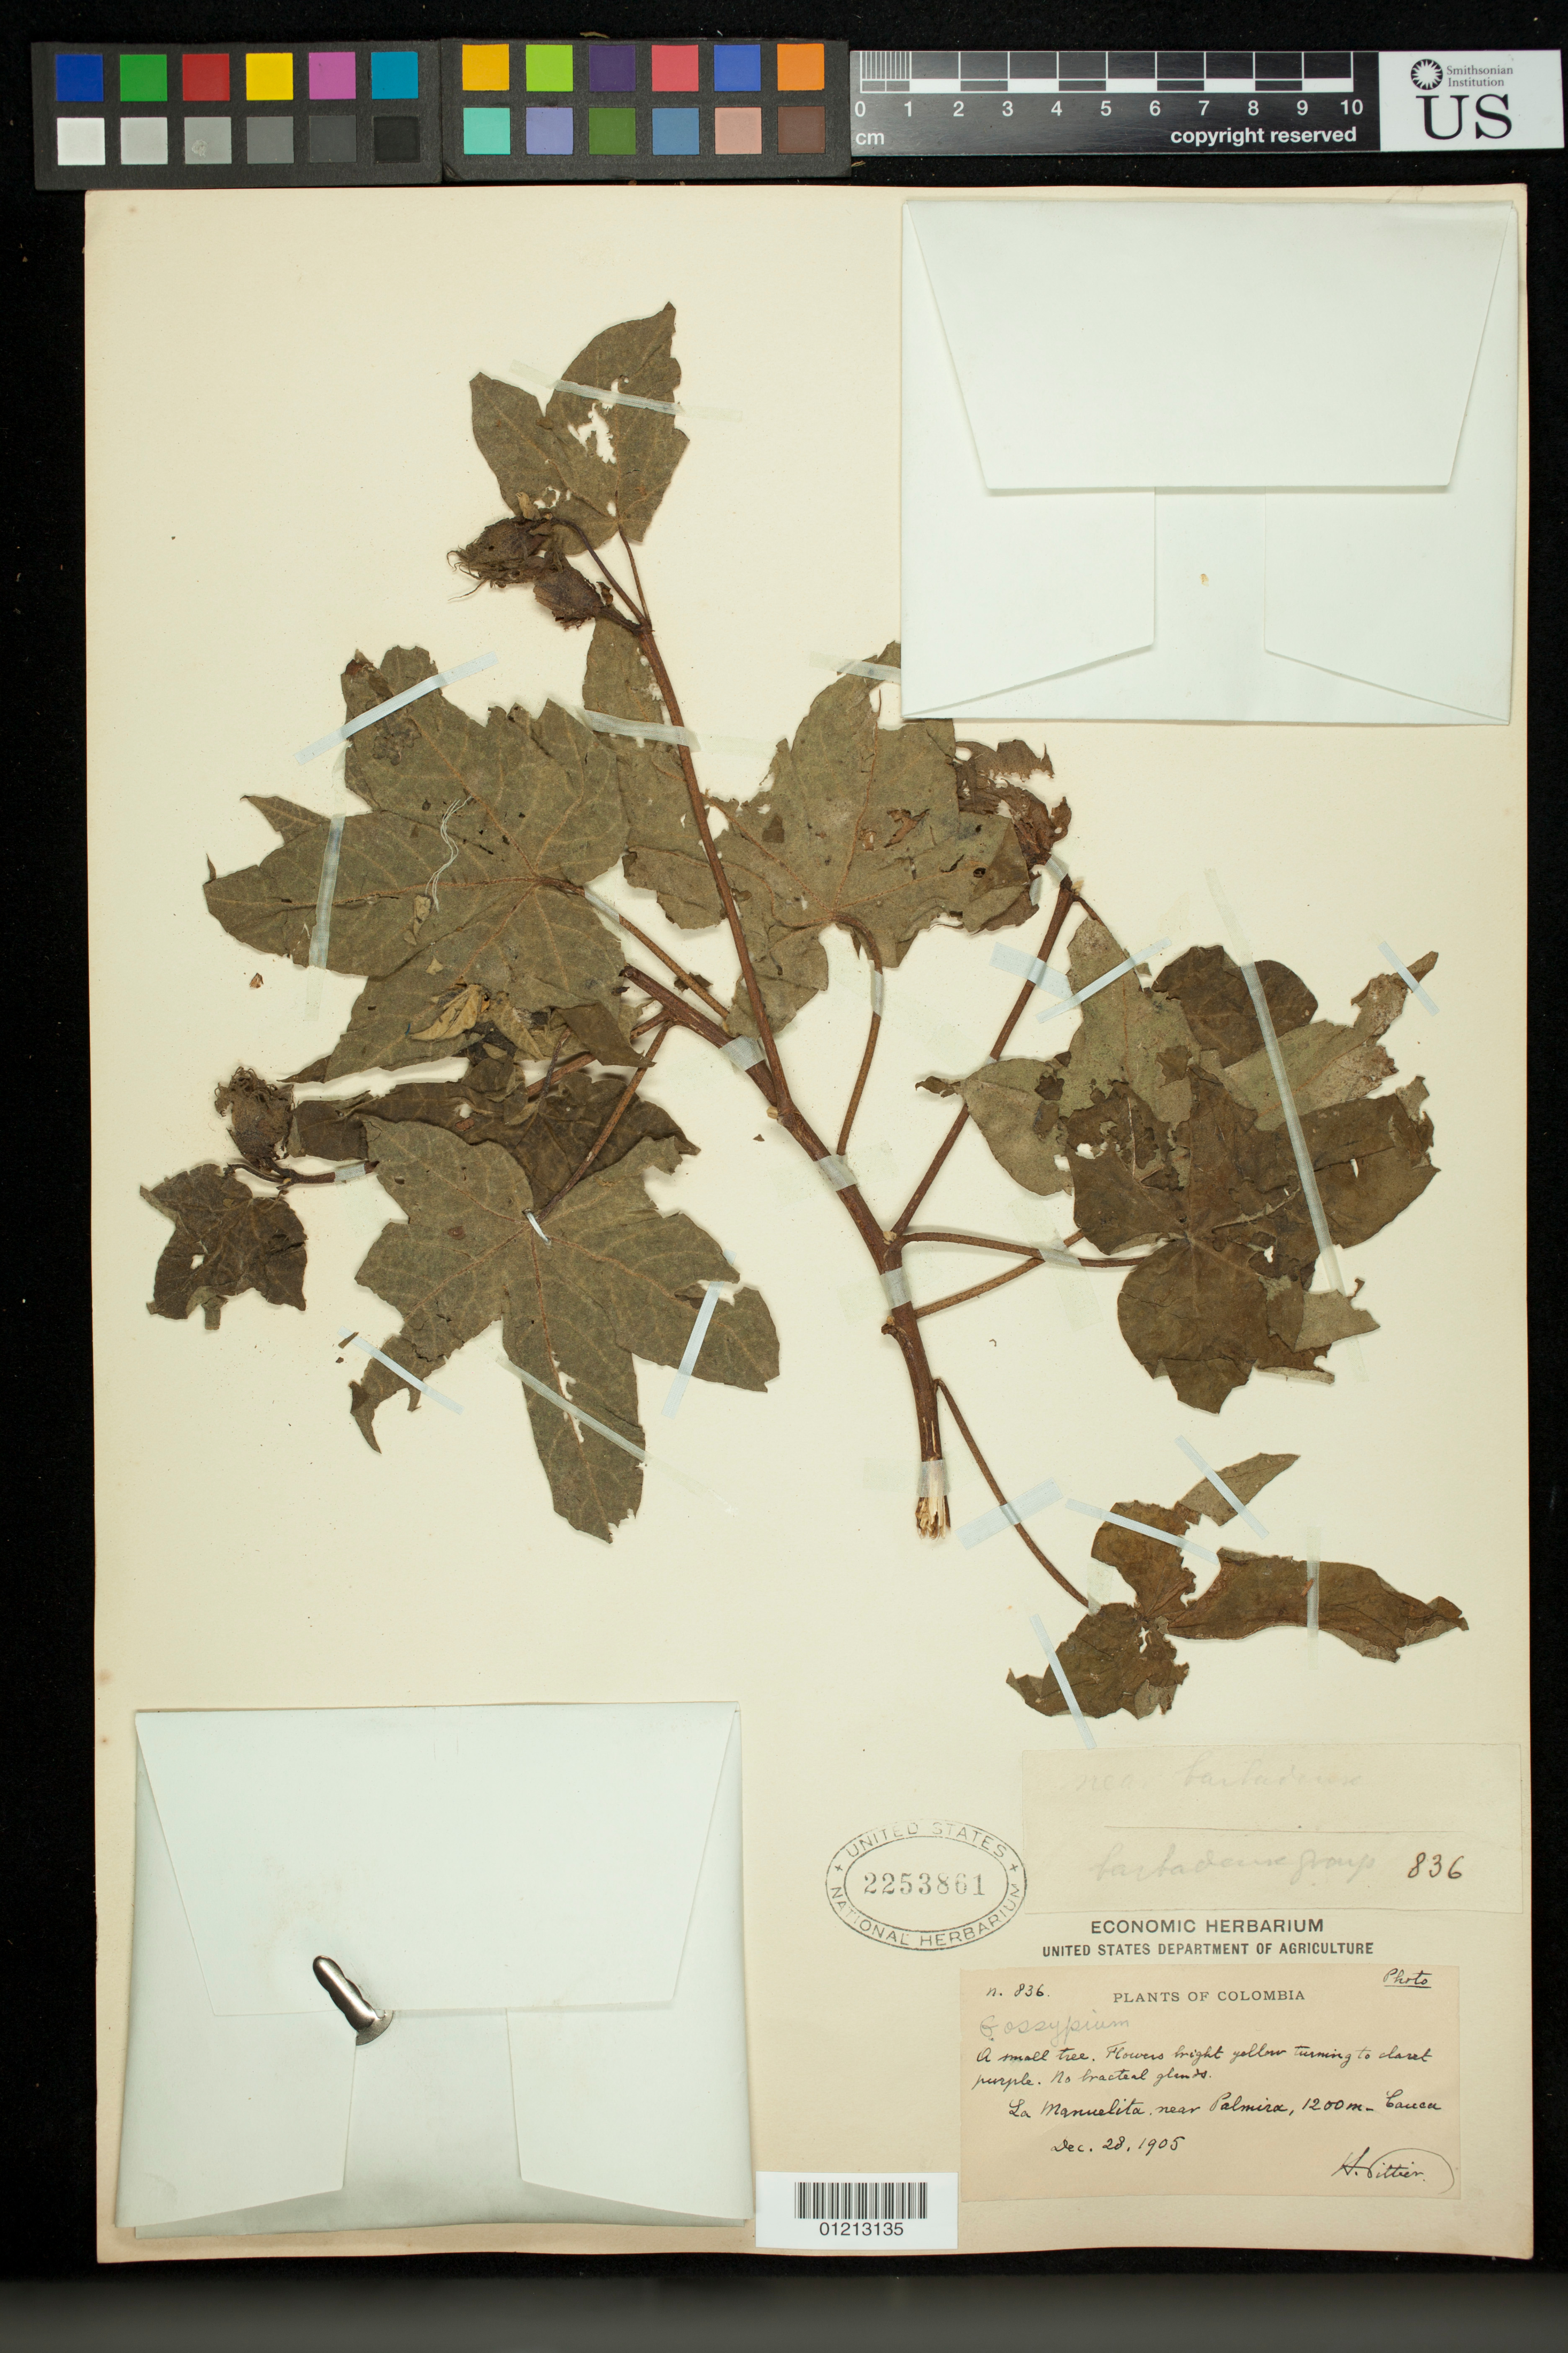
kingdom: Plantae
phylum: Tracheophyta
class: Magnoliopsida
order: Malvales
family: Malvaceae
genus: Gossypium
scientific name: Gossypium sp.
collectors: H. F. Pittier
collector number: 836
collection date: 1905-12-28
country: Colombia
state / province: Valle del Cauca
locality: La Manuelita, near Palmira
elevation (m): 1200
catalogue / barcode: US 2253861